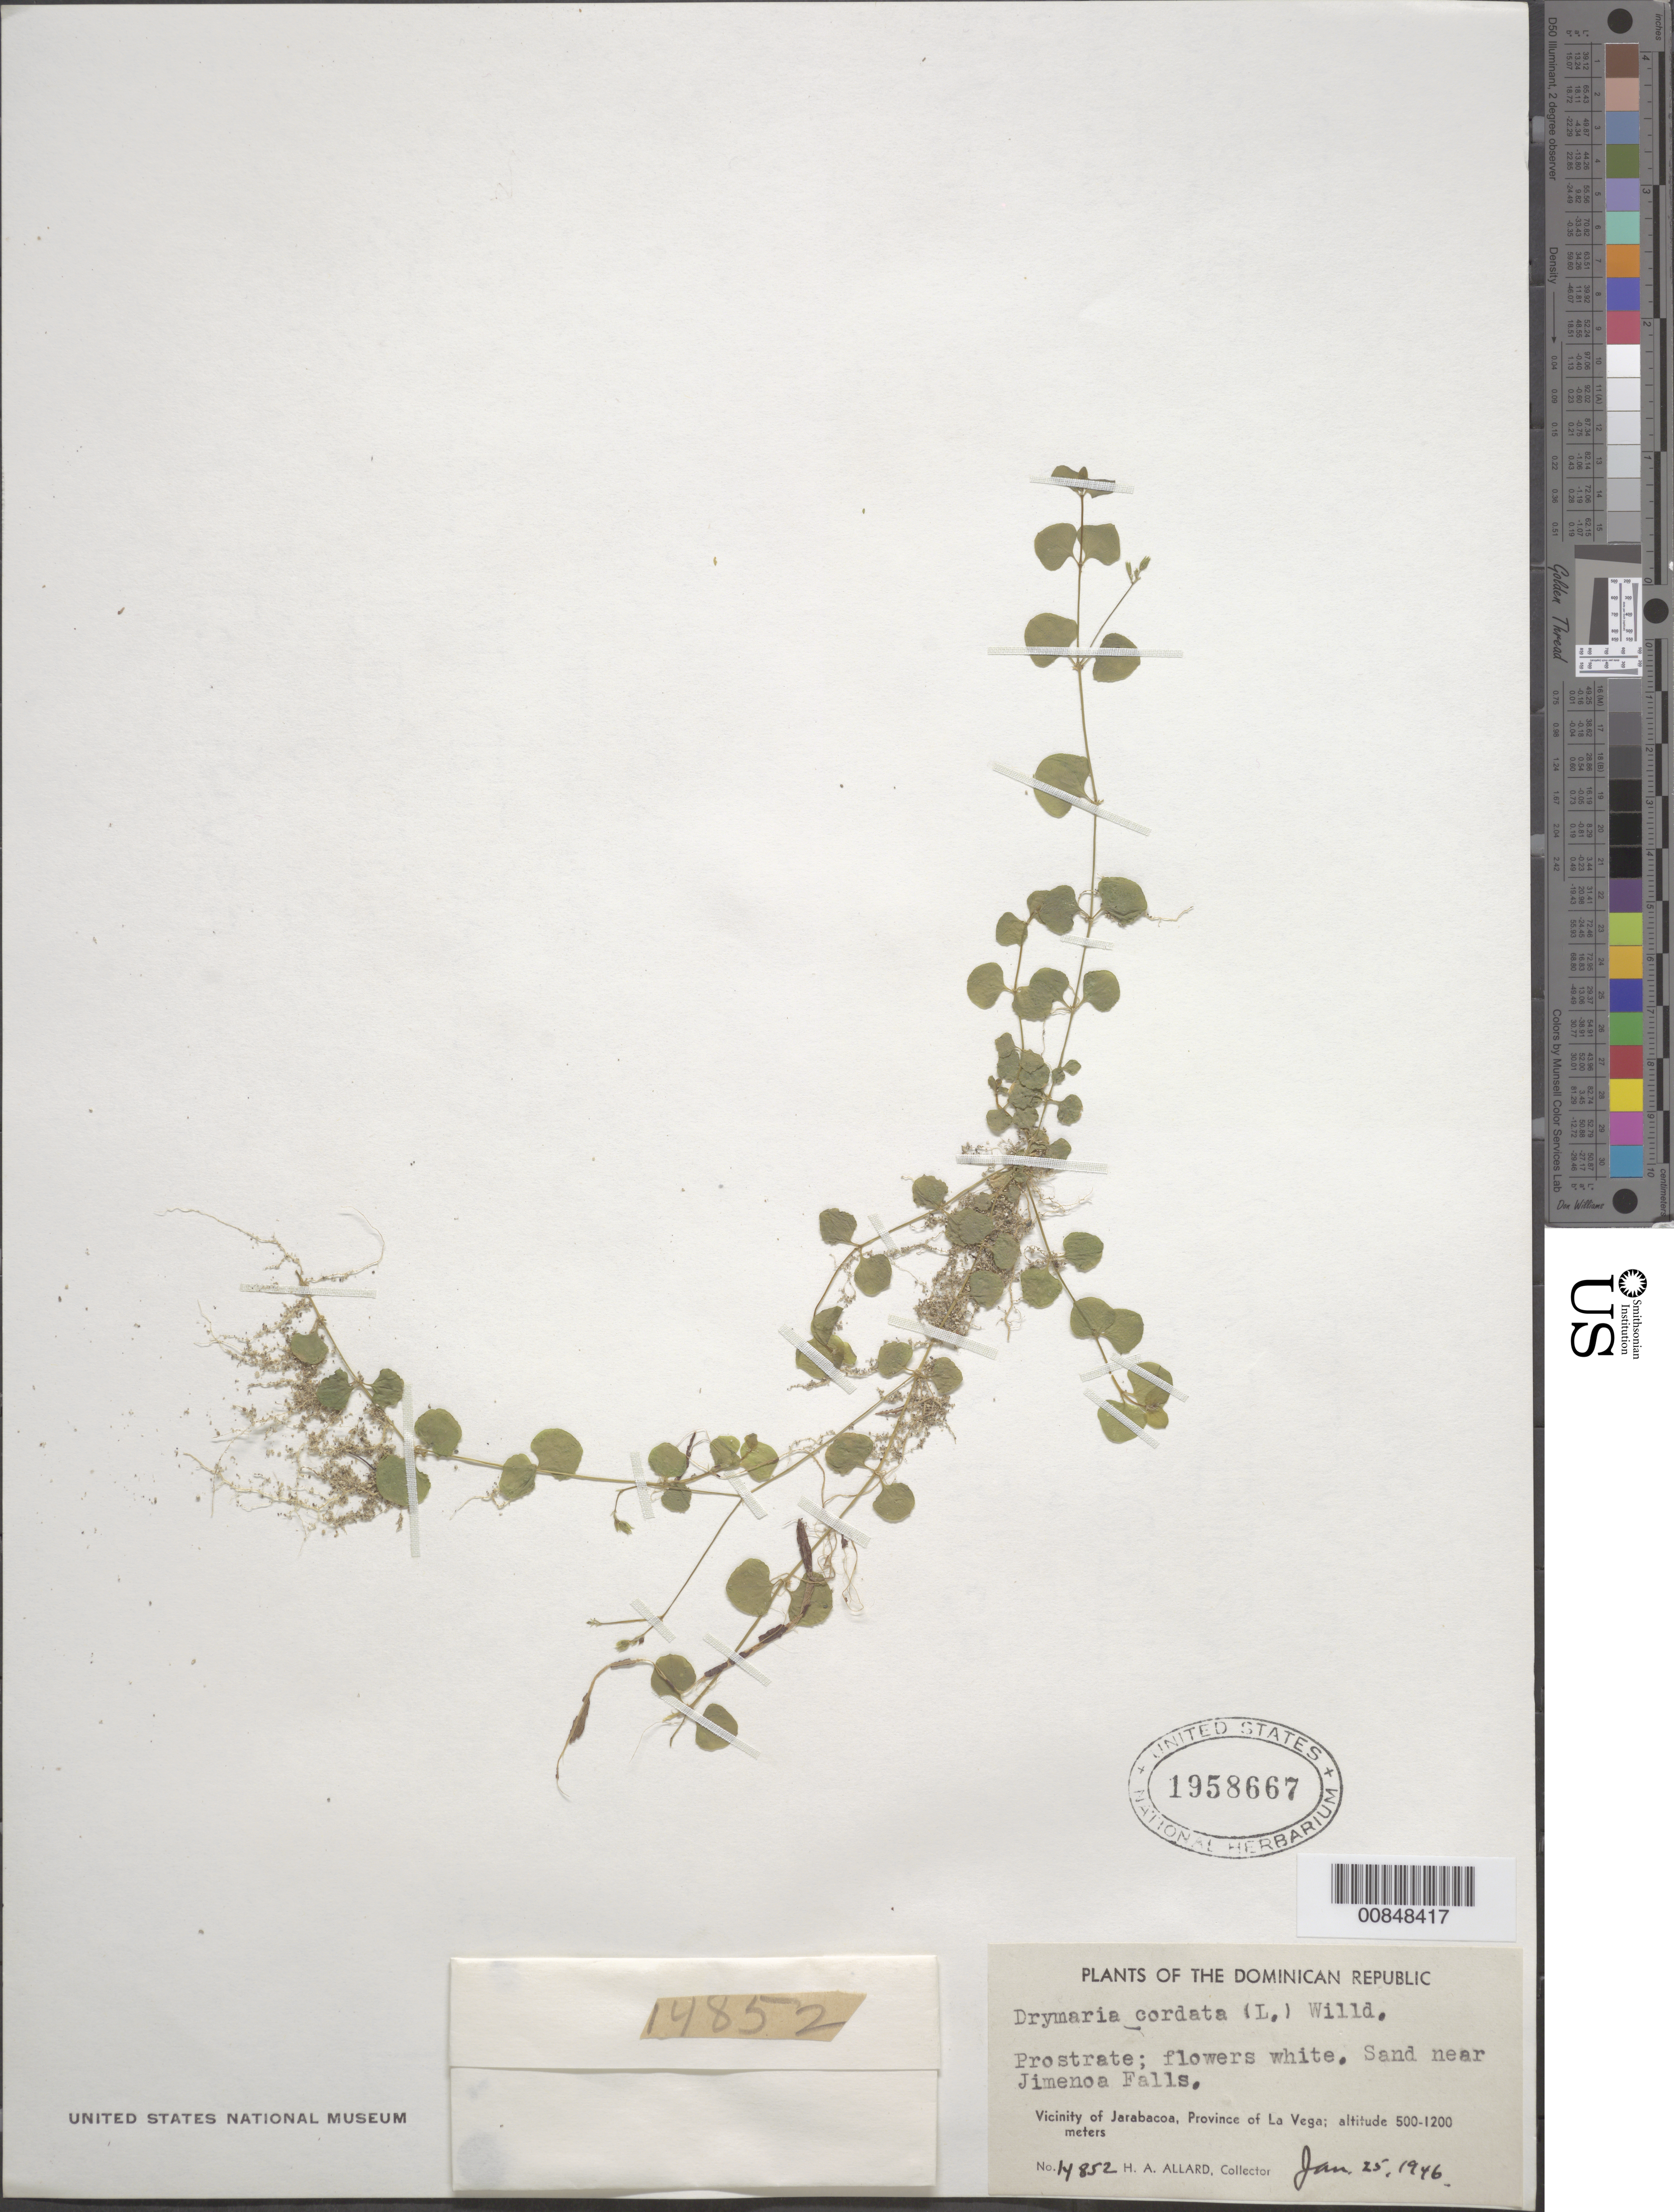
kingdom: Plantae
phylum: Tracheophyta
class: Magnoliopsida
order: Caryophyllales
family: Caryophyllaceae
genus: Drymaria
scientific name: Drymaria cordata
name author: (L.) Willd. ex Schult.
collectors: H. A. Allard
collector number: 14852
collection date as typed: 25 Jan 1946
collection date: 1946-01-25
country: Dominican Republic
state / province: La Vega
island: Hispaniola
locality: Vicinity of Jarabacoa. Near Jimenoa Falls.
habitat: Sand near falls.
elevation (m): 500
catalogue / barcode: US 1958667